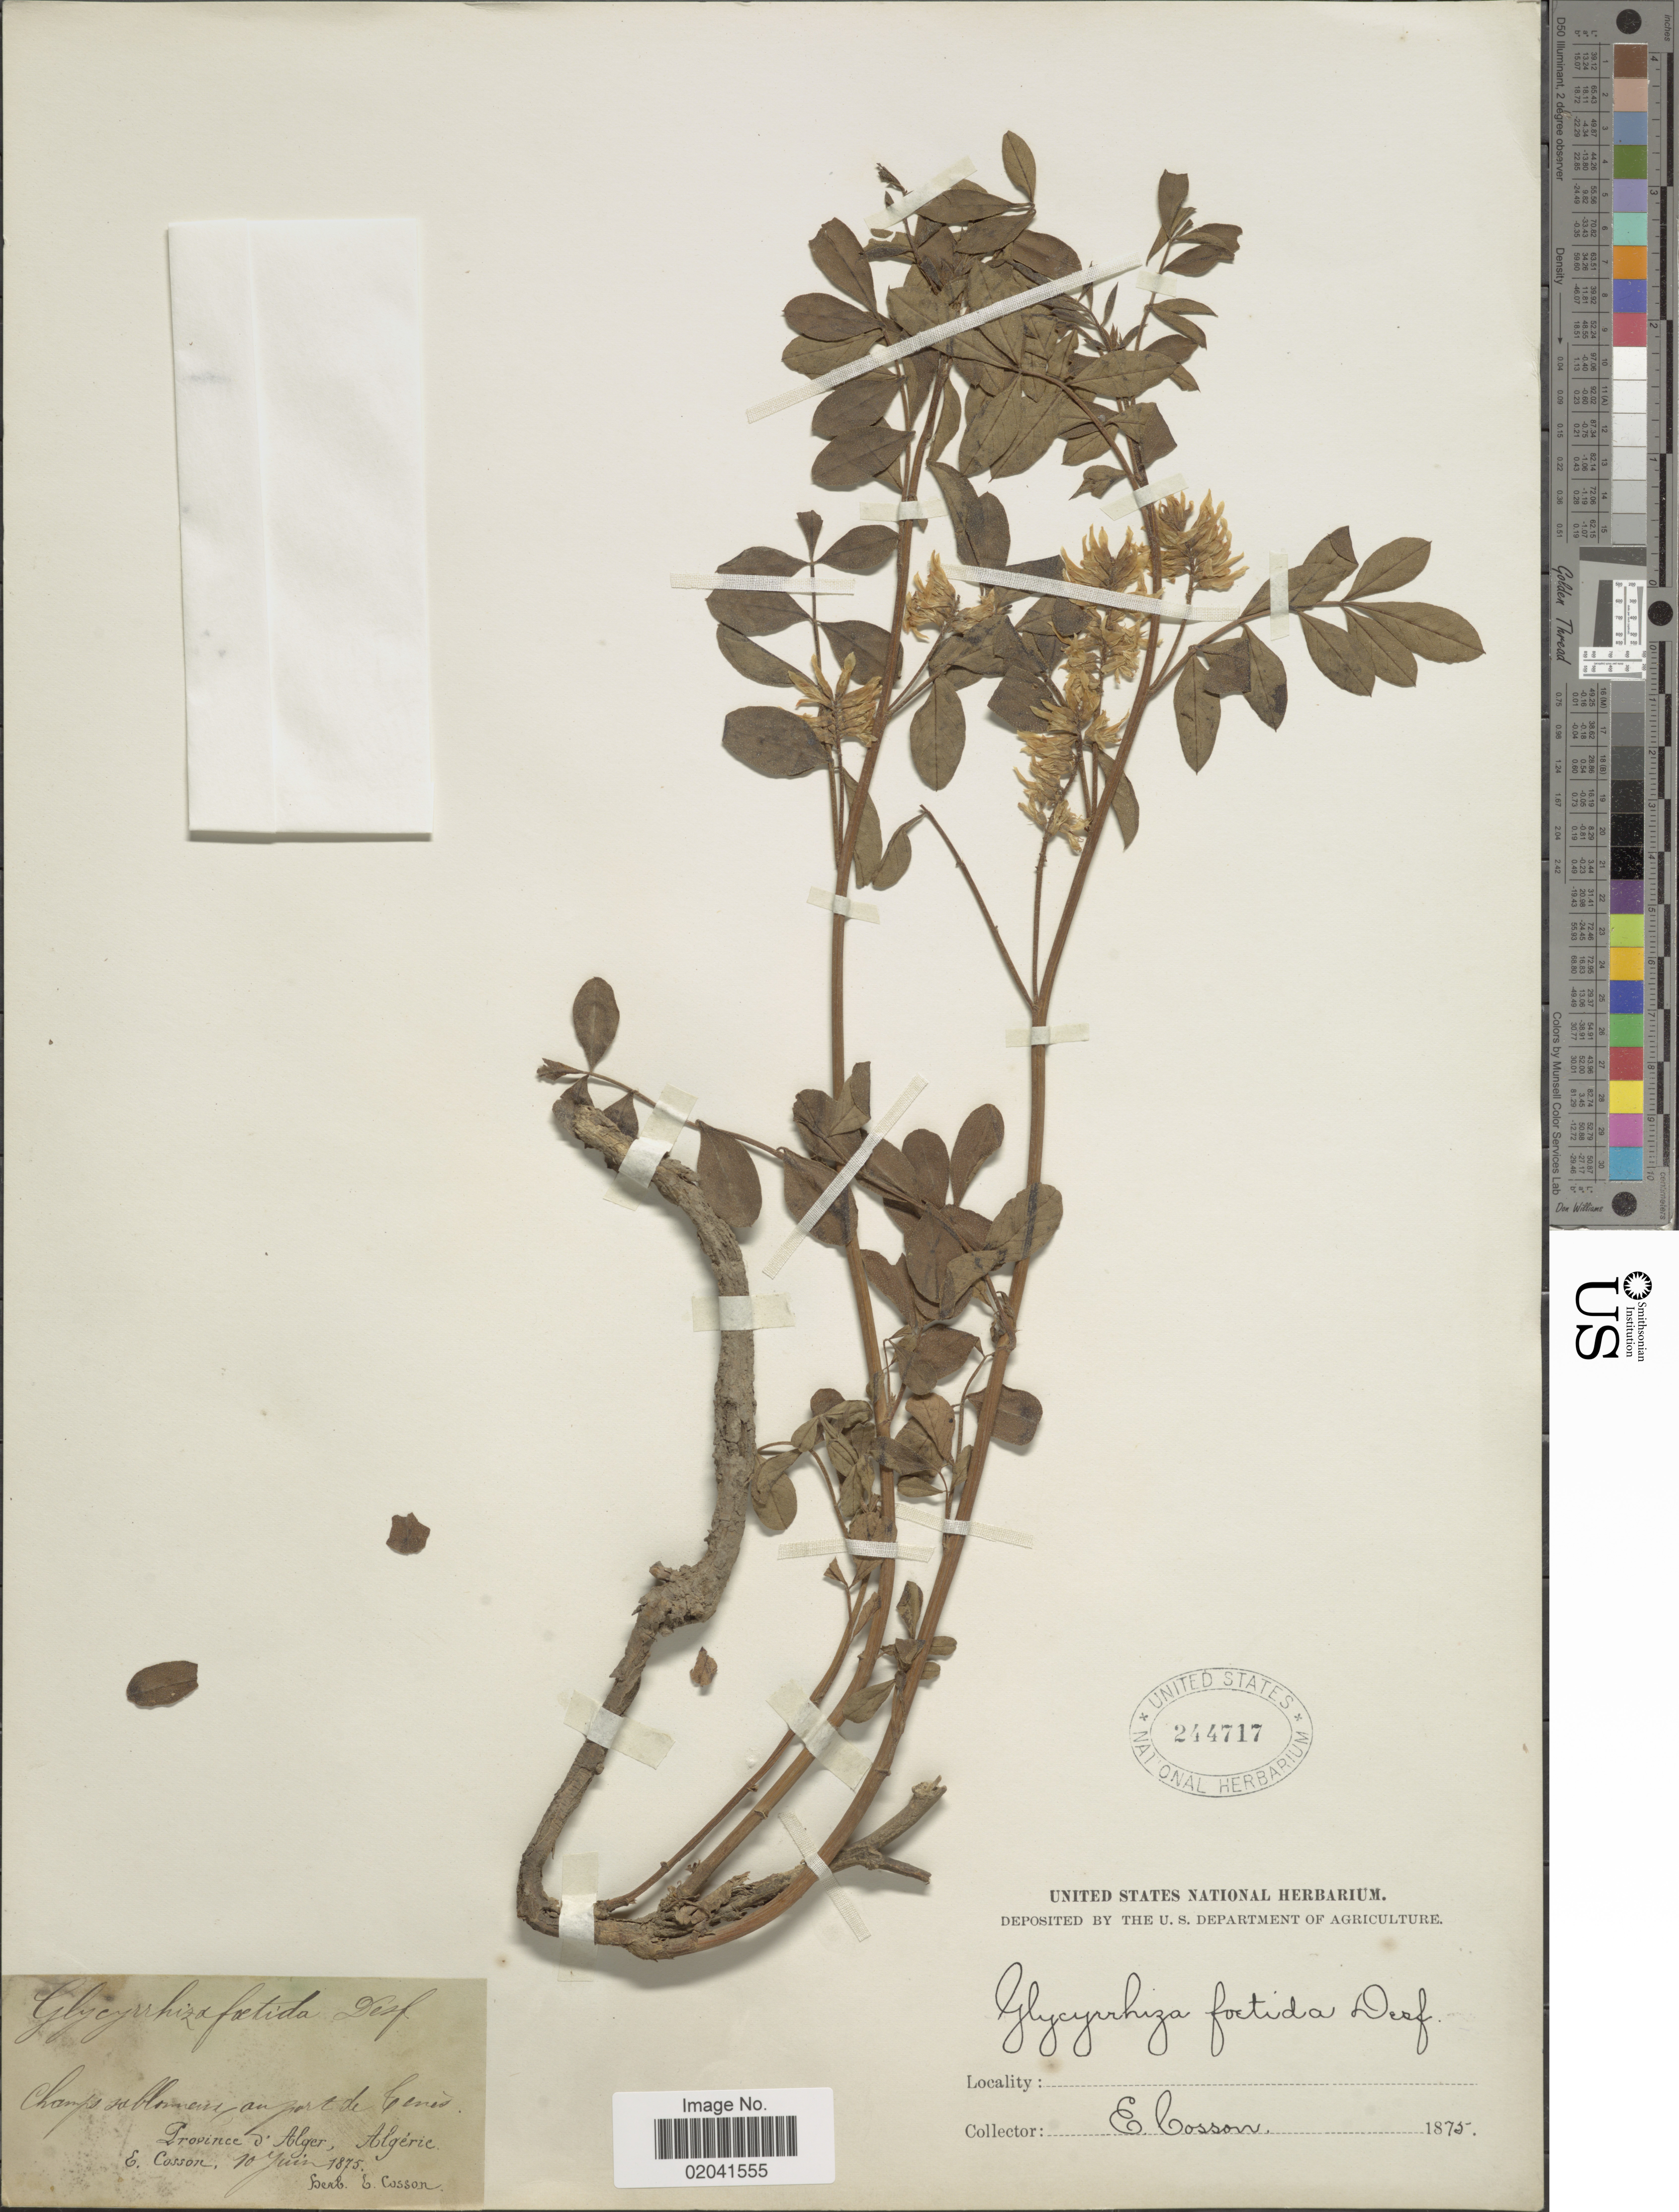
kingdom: Plantae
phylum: Tracheophyta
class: Magnoliopsida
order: Fabales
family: Fabaceae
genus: Glycyrrhiza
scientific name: Glycyrrhiza foetida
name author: Desf.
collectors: E. Cosson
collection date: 1875-06-10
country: Algeria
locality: Champs sabbloneux am [illegible text] Province d'Alger, Algerie.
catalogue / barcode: US 244717